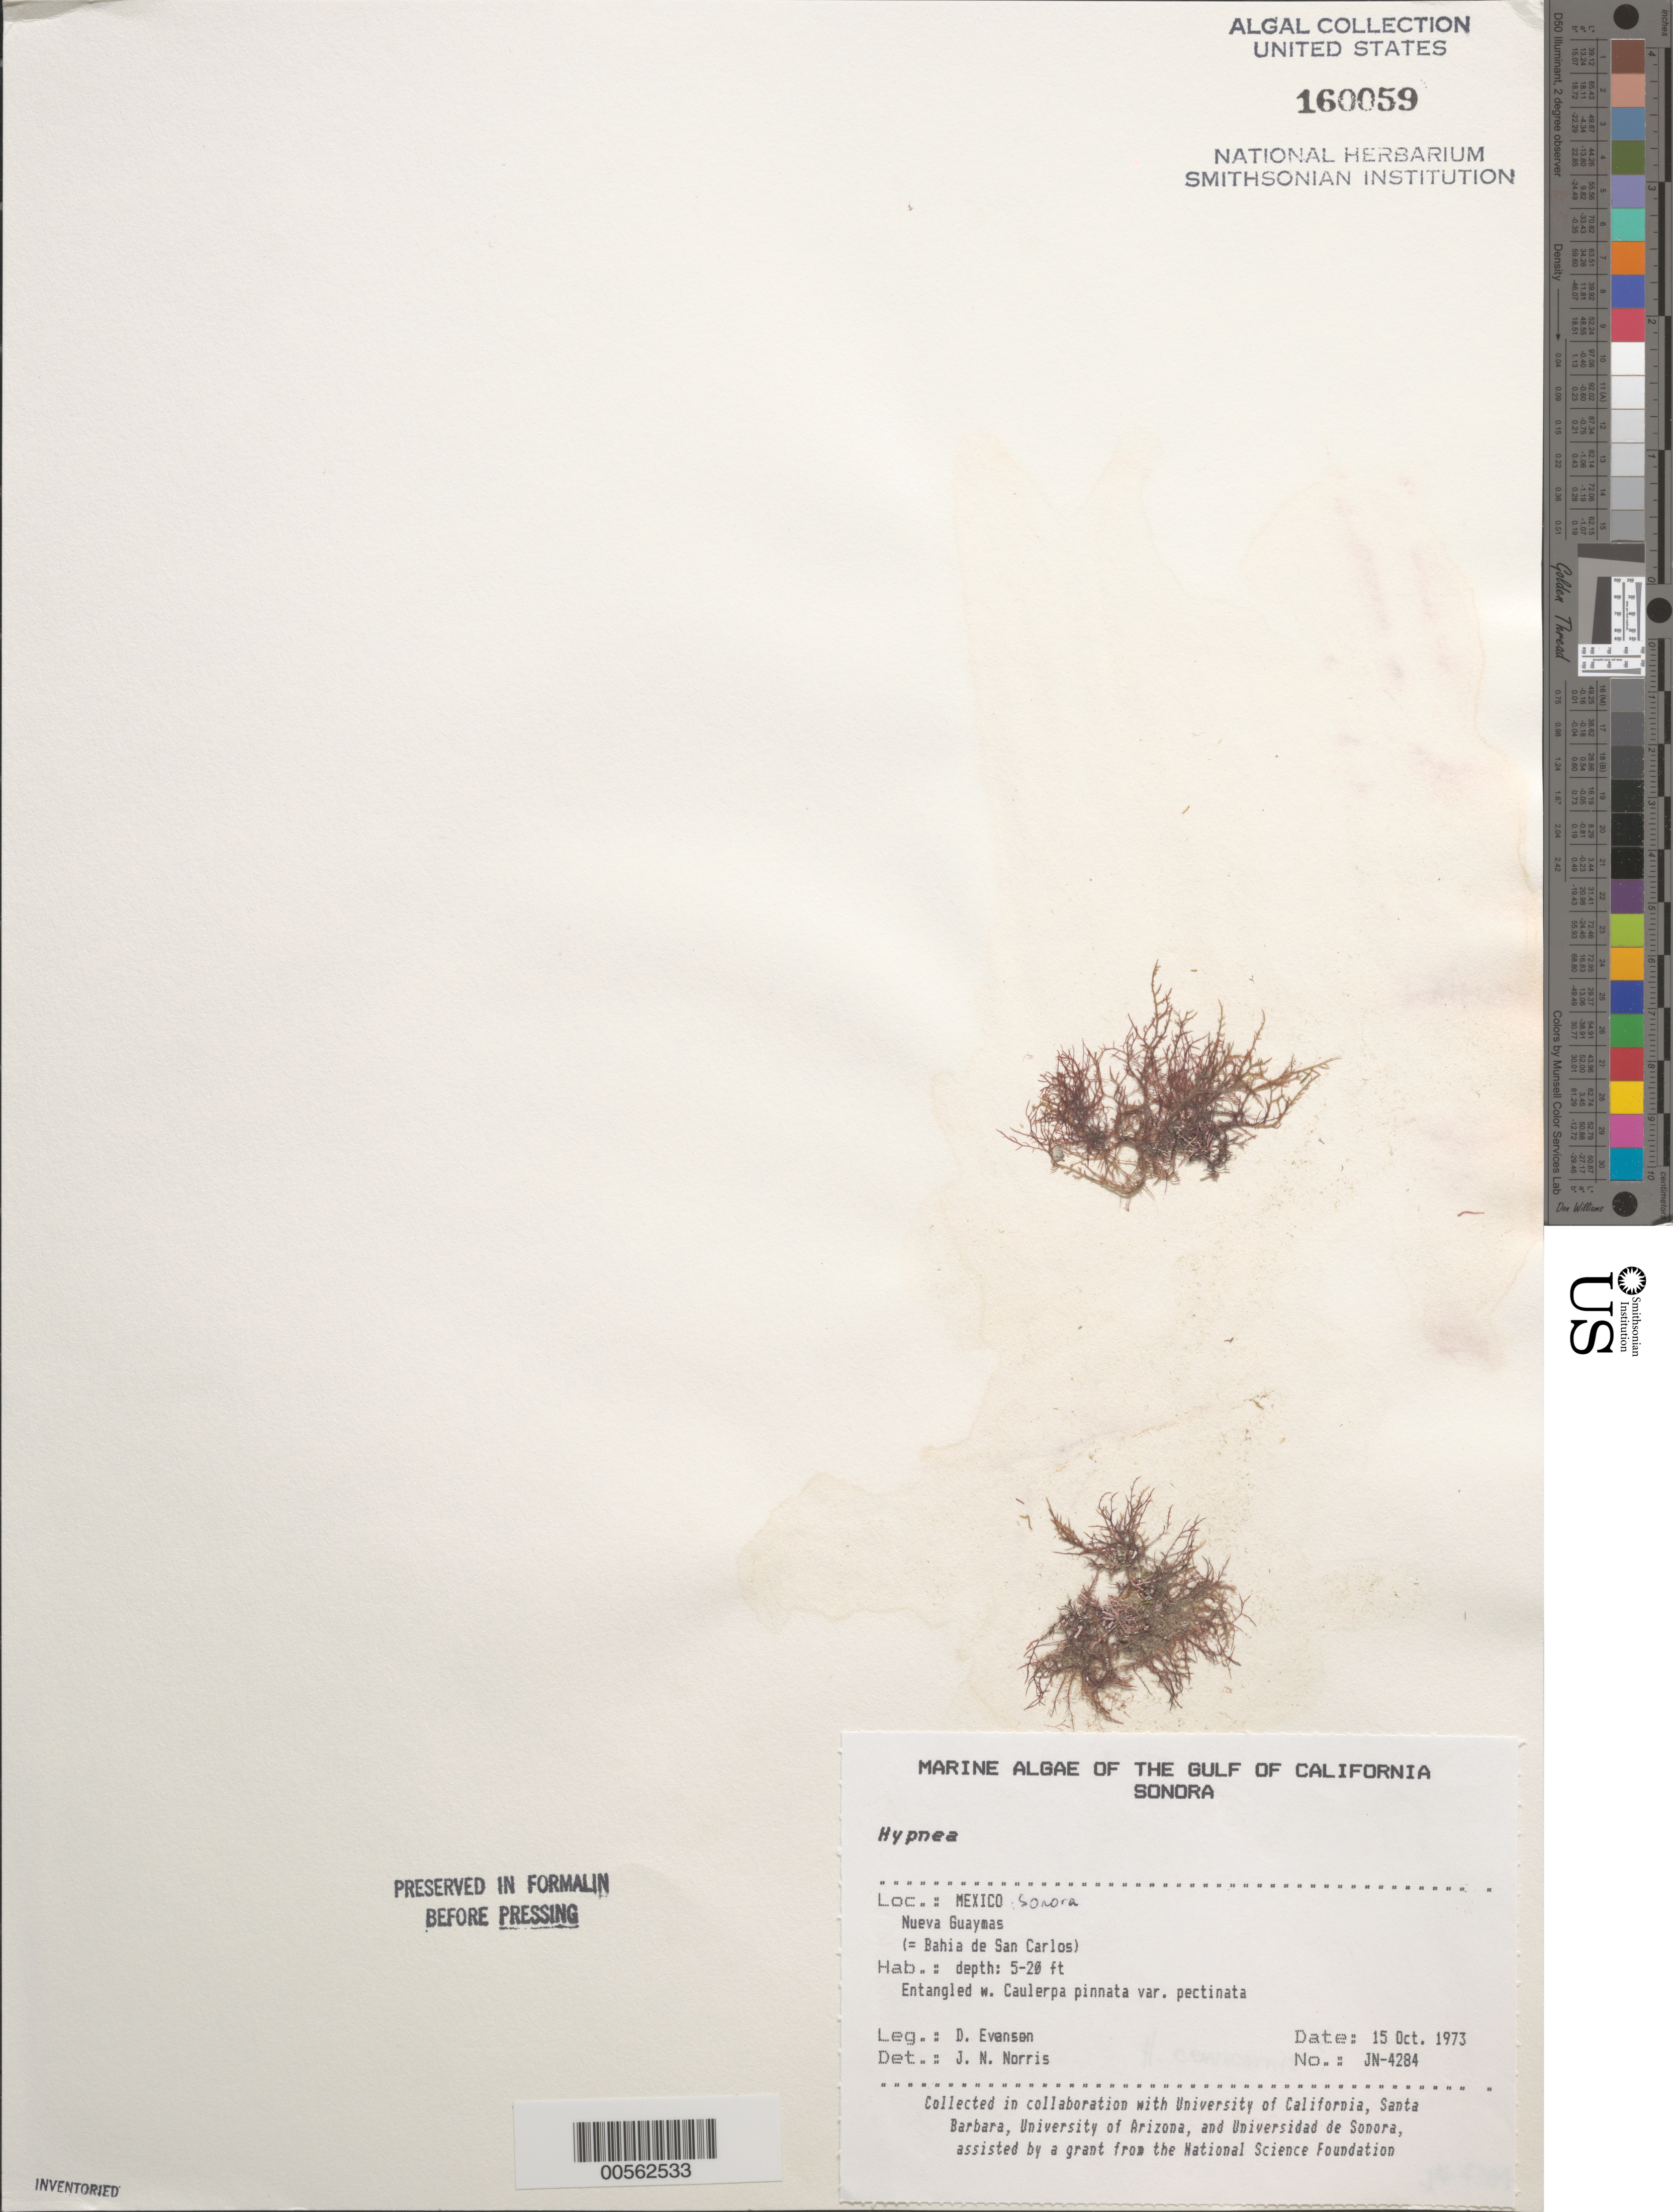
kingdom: Plantae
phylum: Rhodophyta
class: Florideophyceae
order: Gigartinales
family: Cystocloniaceae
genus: Hypnea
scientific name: Hypnea sp.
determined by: Norris, James N.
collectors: D. Evensen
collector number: JN-4284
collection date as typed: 15 Oct 1973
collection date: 1973-10-15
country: Mexico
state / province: Sonora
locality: Nueva Guaymas (Bahia de San Carlos)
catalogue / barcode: US 160059